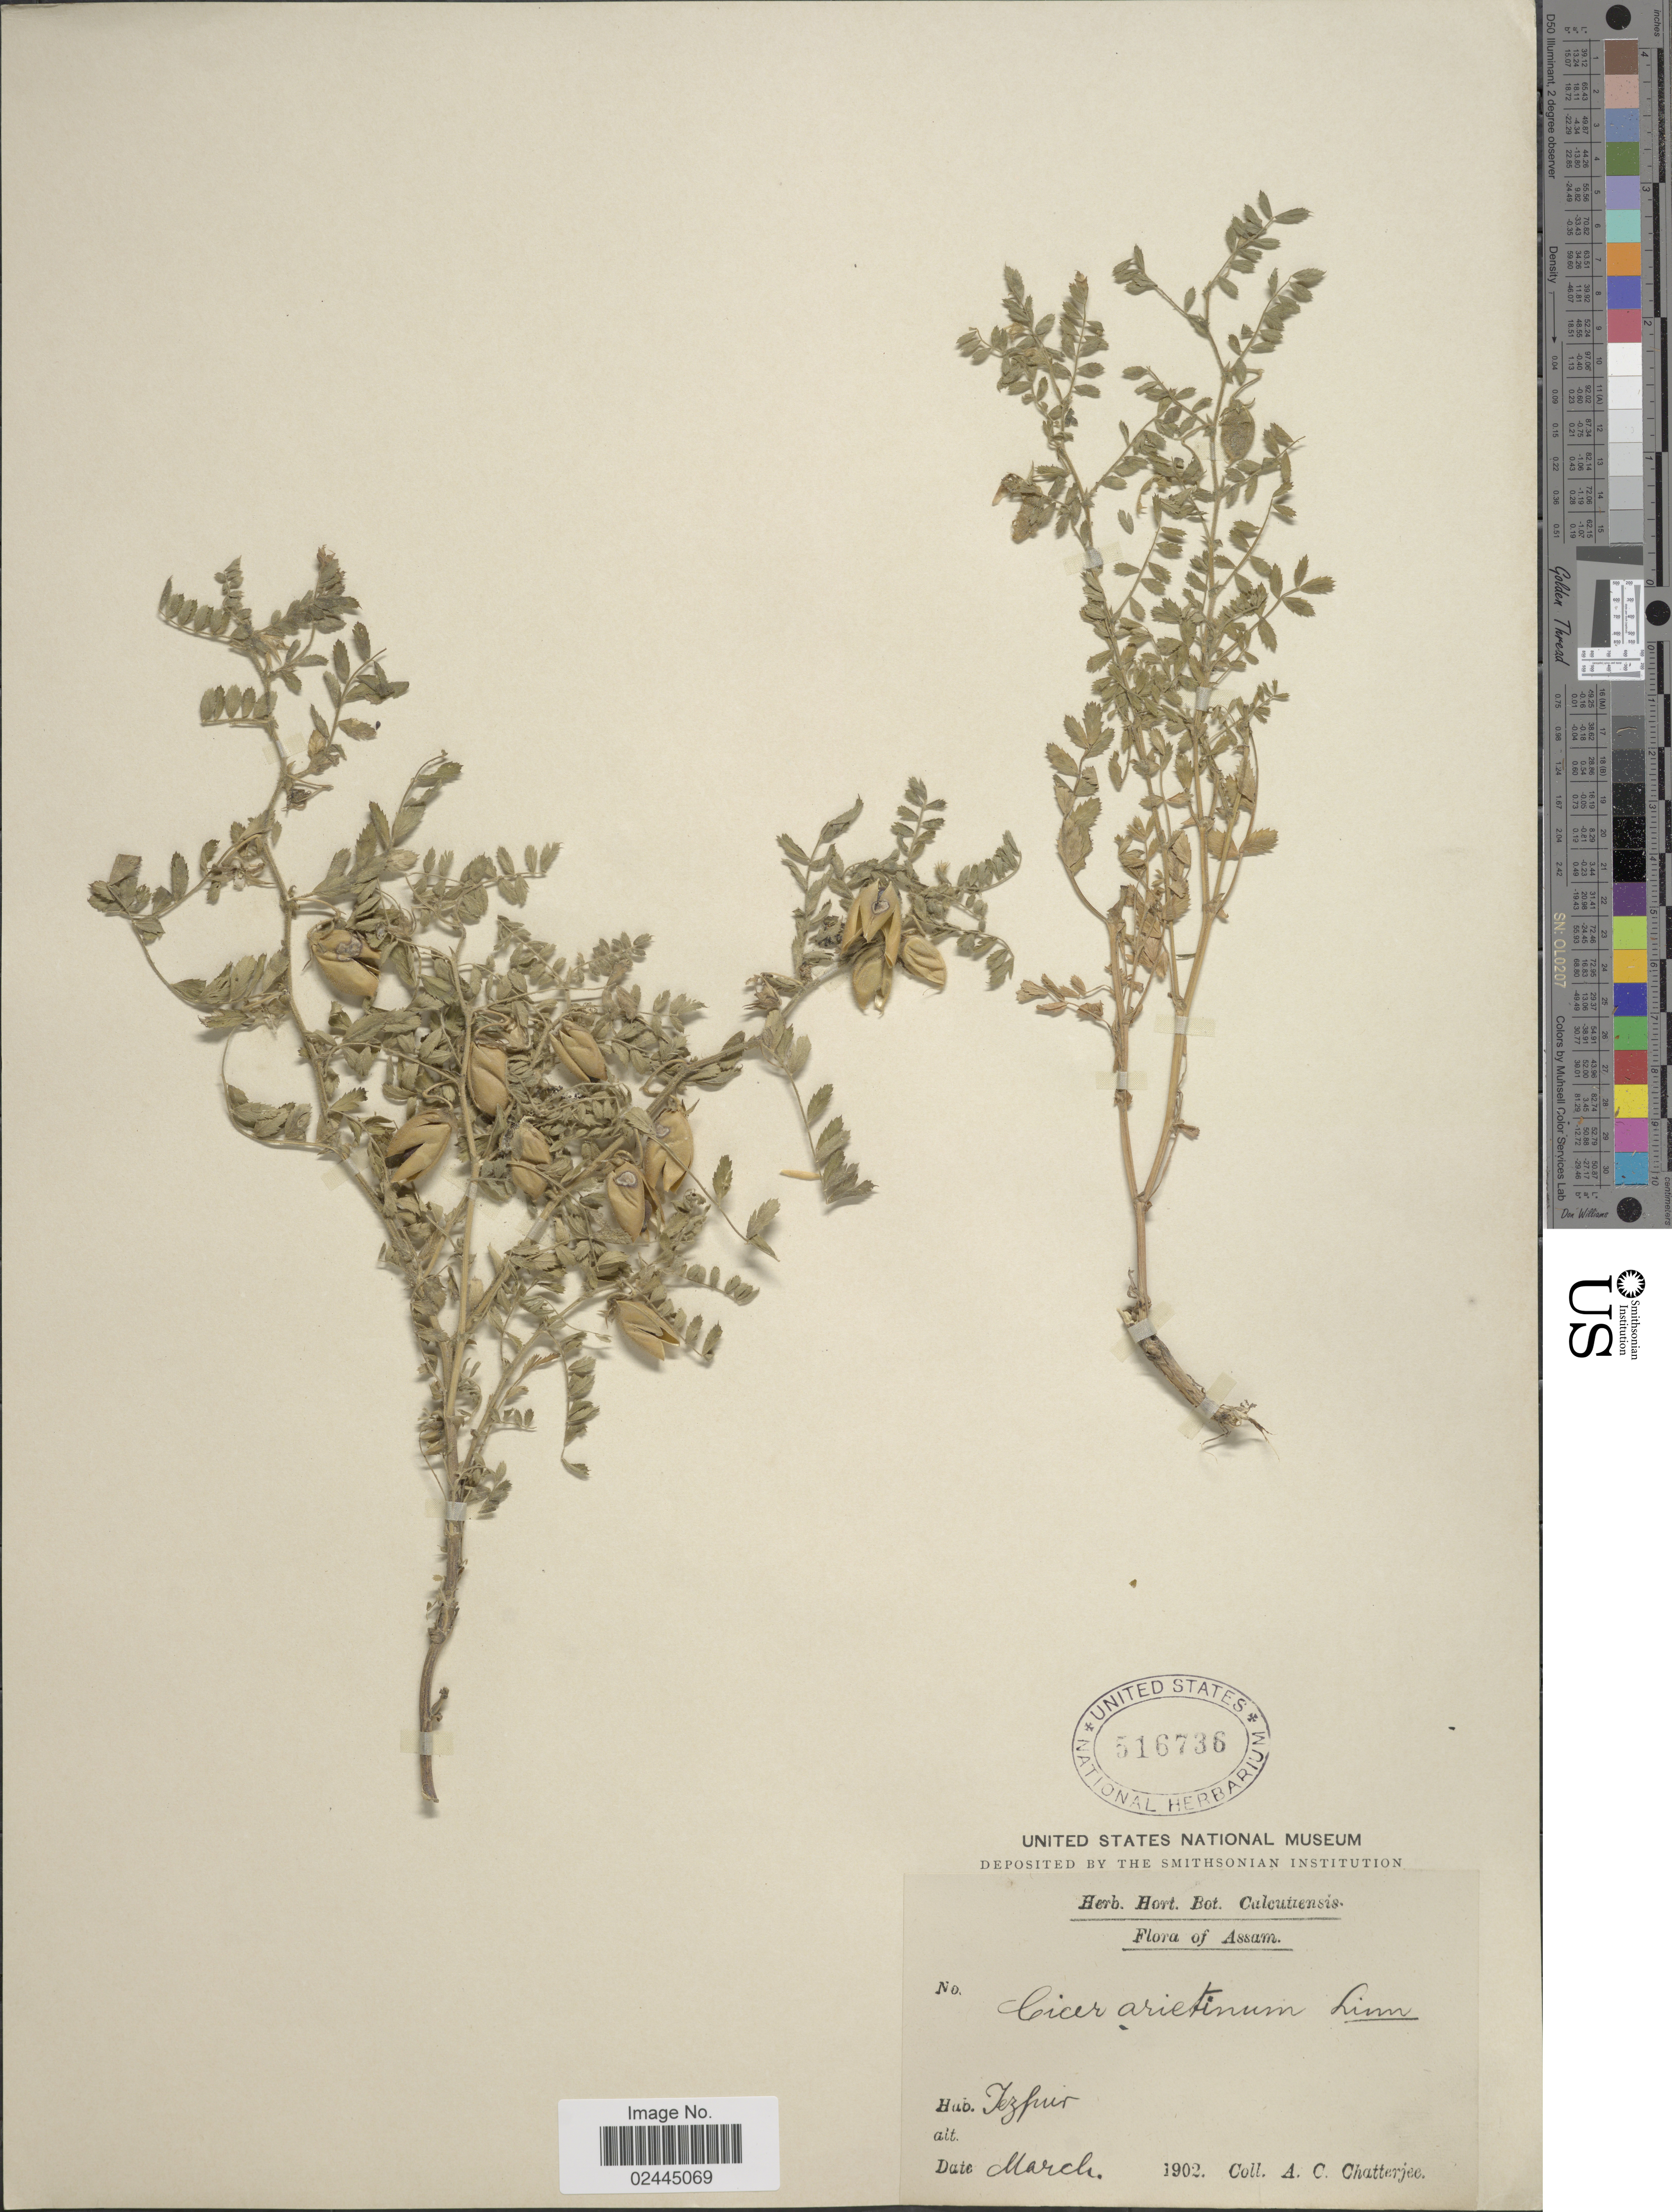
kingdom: Plantae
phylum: Tracheophyta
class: Magnoliopsida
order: Fabales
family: Fabaceae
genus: Cicer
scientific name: Cicer arietinum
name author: L.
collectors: A. Chatterjee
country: India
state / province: Assam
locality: Assam, Tezpur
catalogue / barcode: US 516736